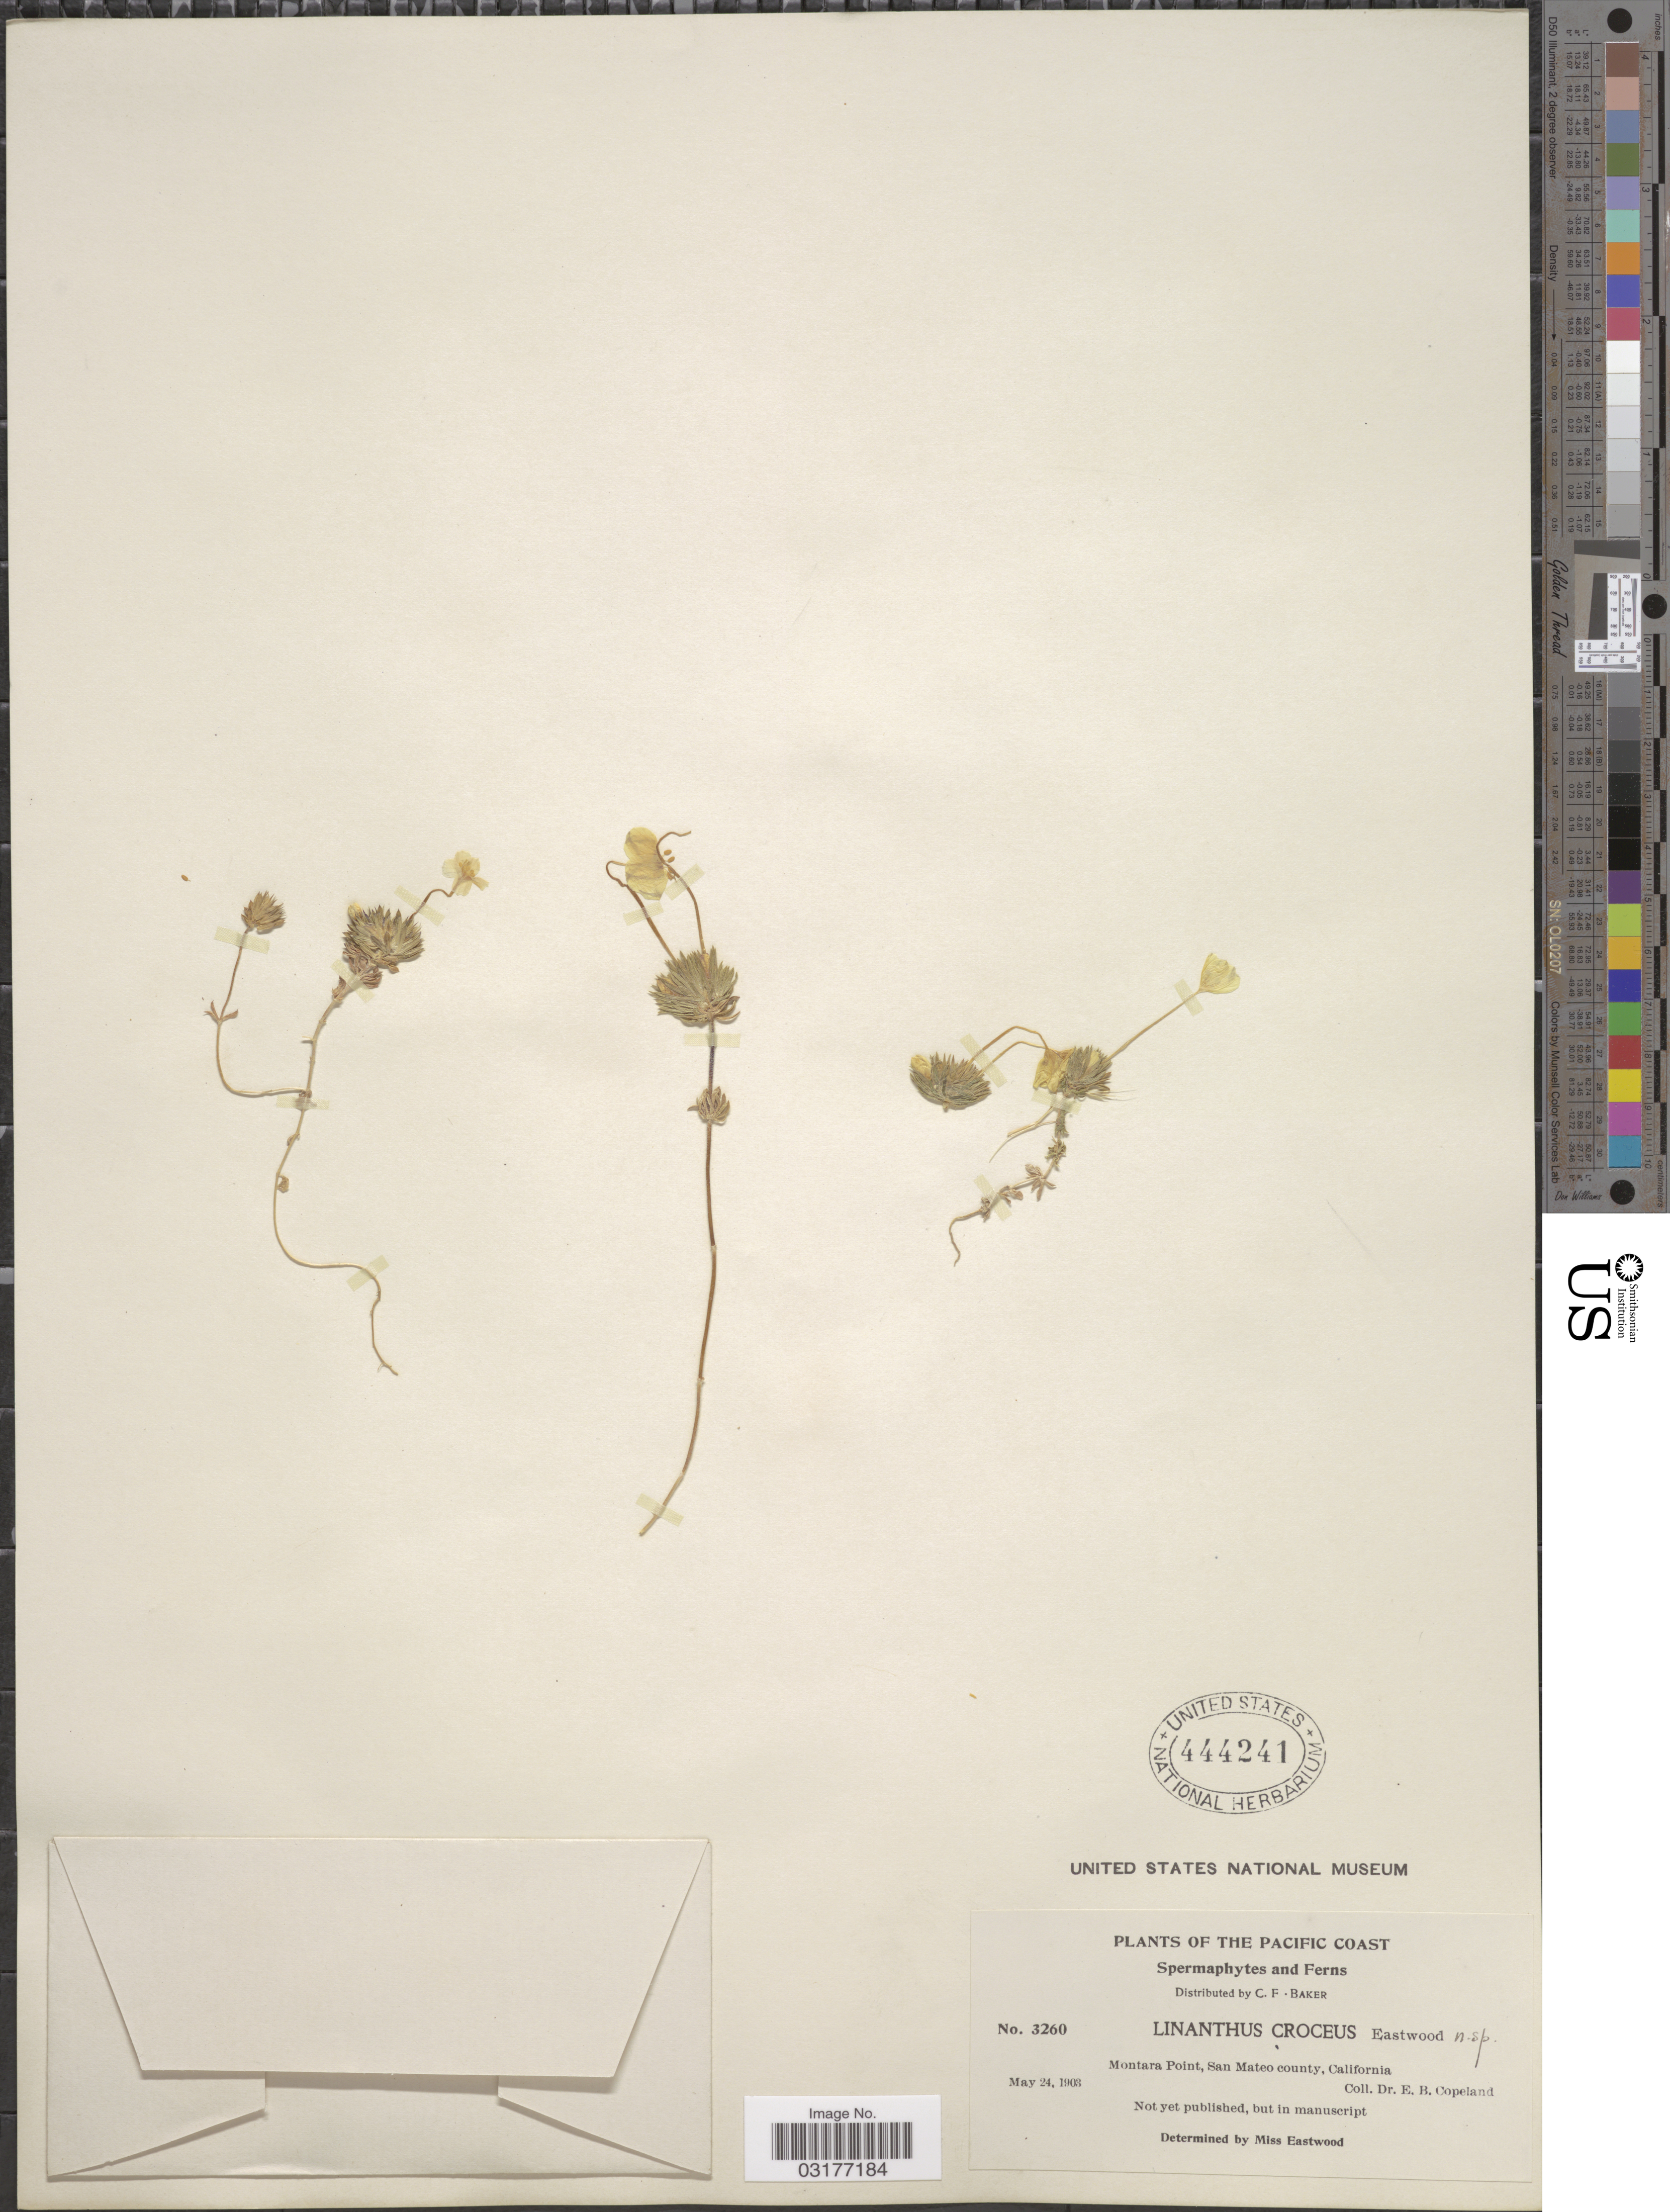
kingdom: Plantae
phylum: Tracheophyta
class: Magnoliopsida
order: Ericales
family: Polemoniaceae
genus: Leptosiphon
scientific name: Leptosiphon androsaceus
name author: Benth.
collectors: E. B. Copeland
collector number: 3260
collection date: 1903-05-24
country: United States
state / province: California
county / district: San Mateo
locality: The Pacific Coast. Montara Point, San Mateo county.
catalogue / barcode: US 444241